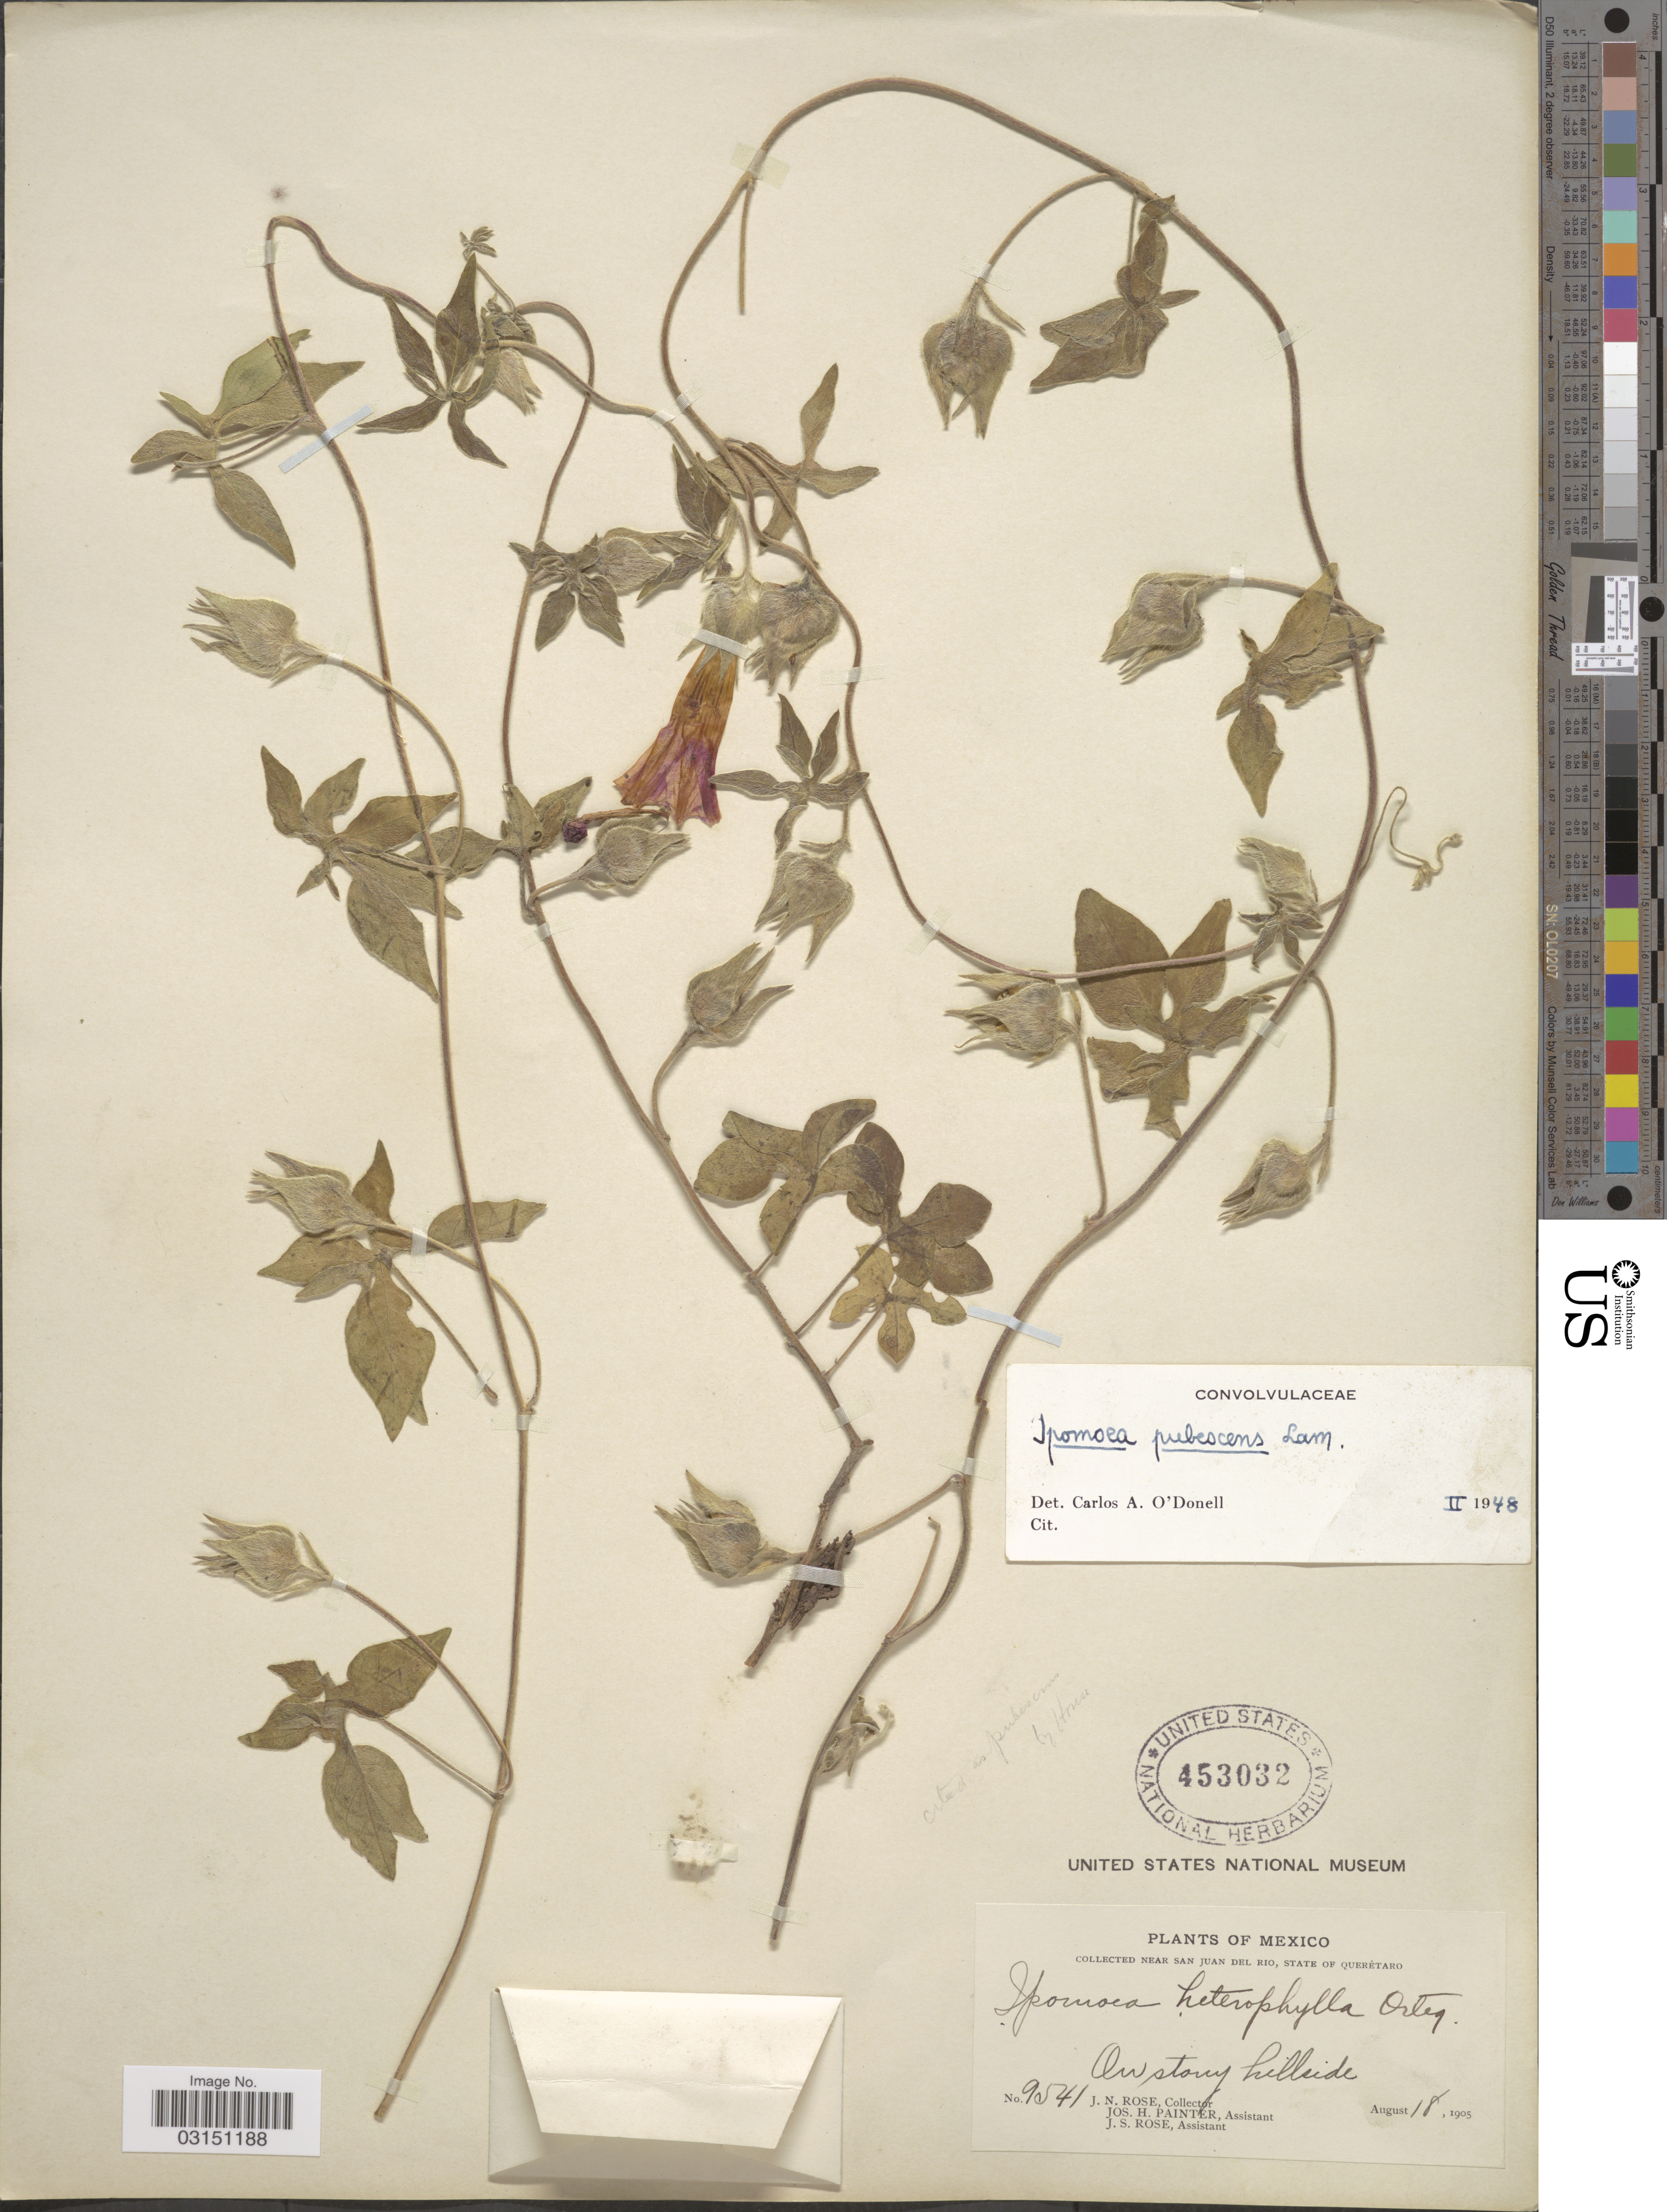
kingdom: Plantae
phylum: Tracheophyta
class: Magnoliopsida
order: Solanales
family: Convolvulaceae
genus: Ipomoea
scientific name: Ipomoea pubescens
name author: Lam.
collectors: J. N. Rose, J. H. Painter & J. S. Rose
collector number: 9541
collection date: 1905-08-18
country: Mexico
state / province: Querétaro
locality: Near San Juan Del Rio, On stony hillside.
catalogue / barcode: US 453032